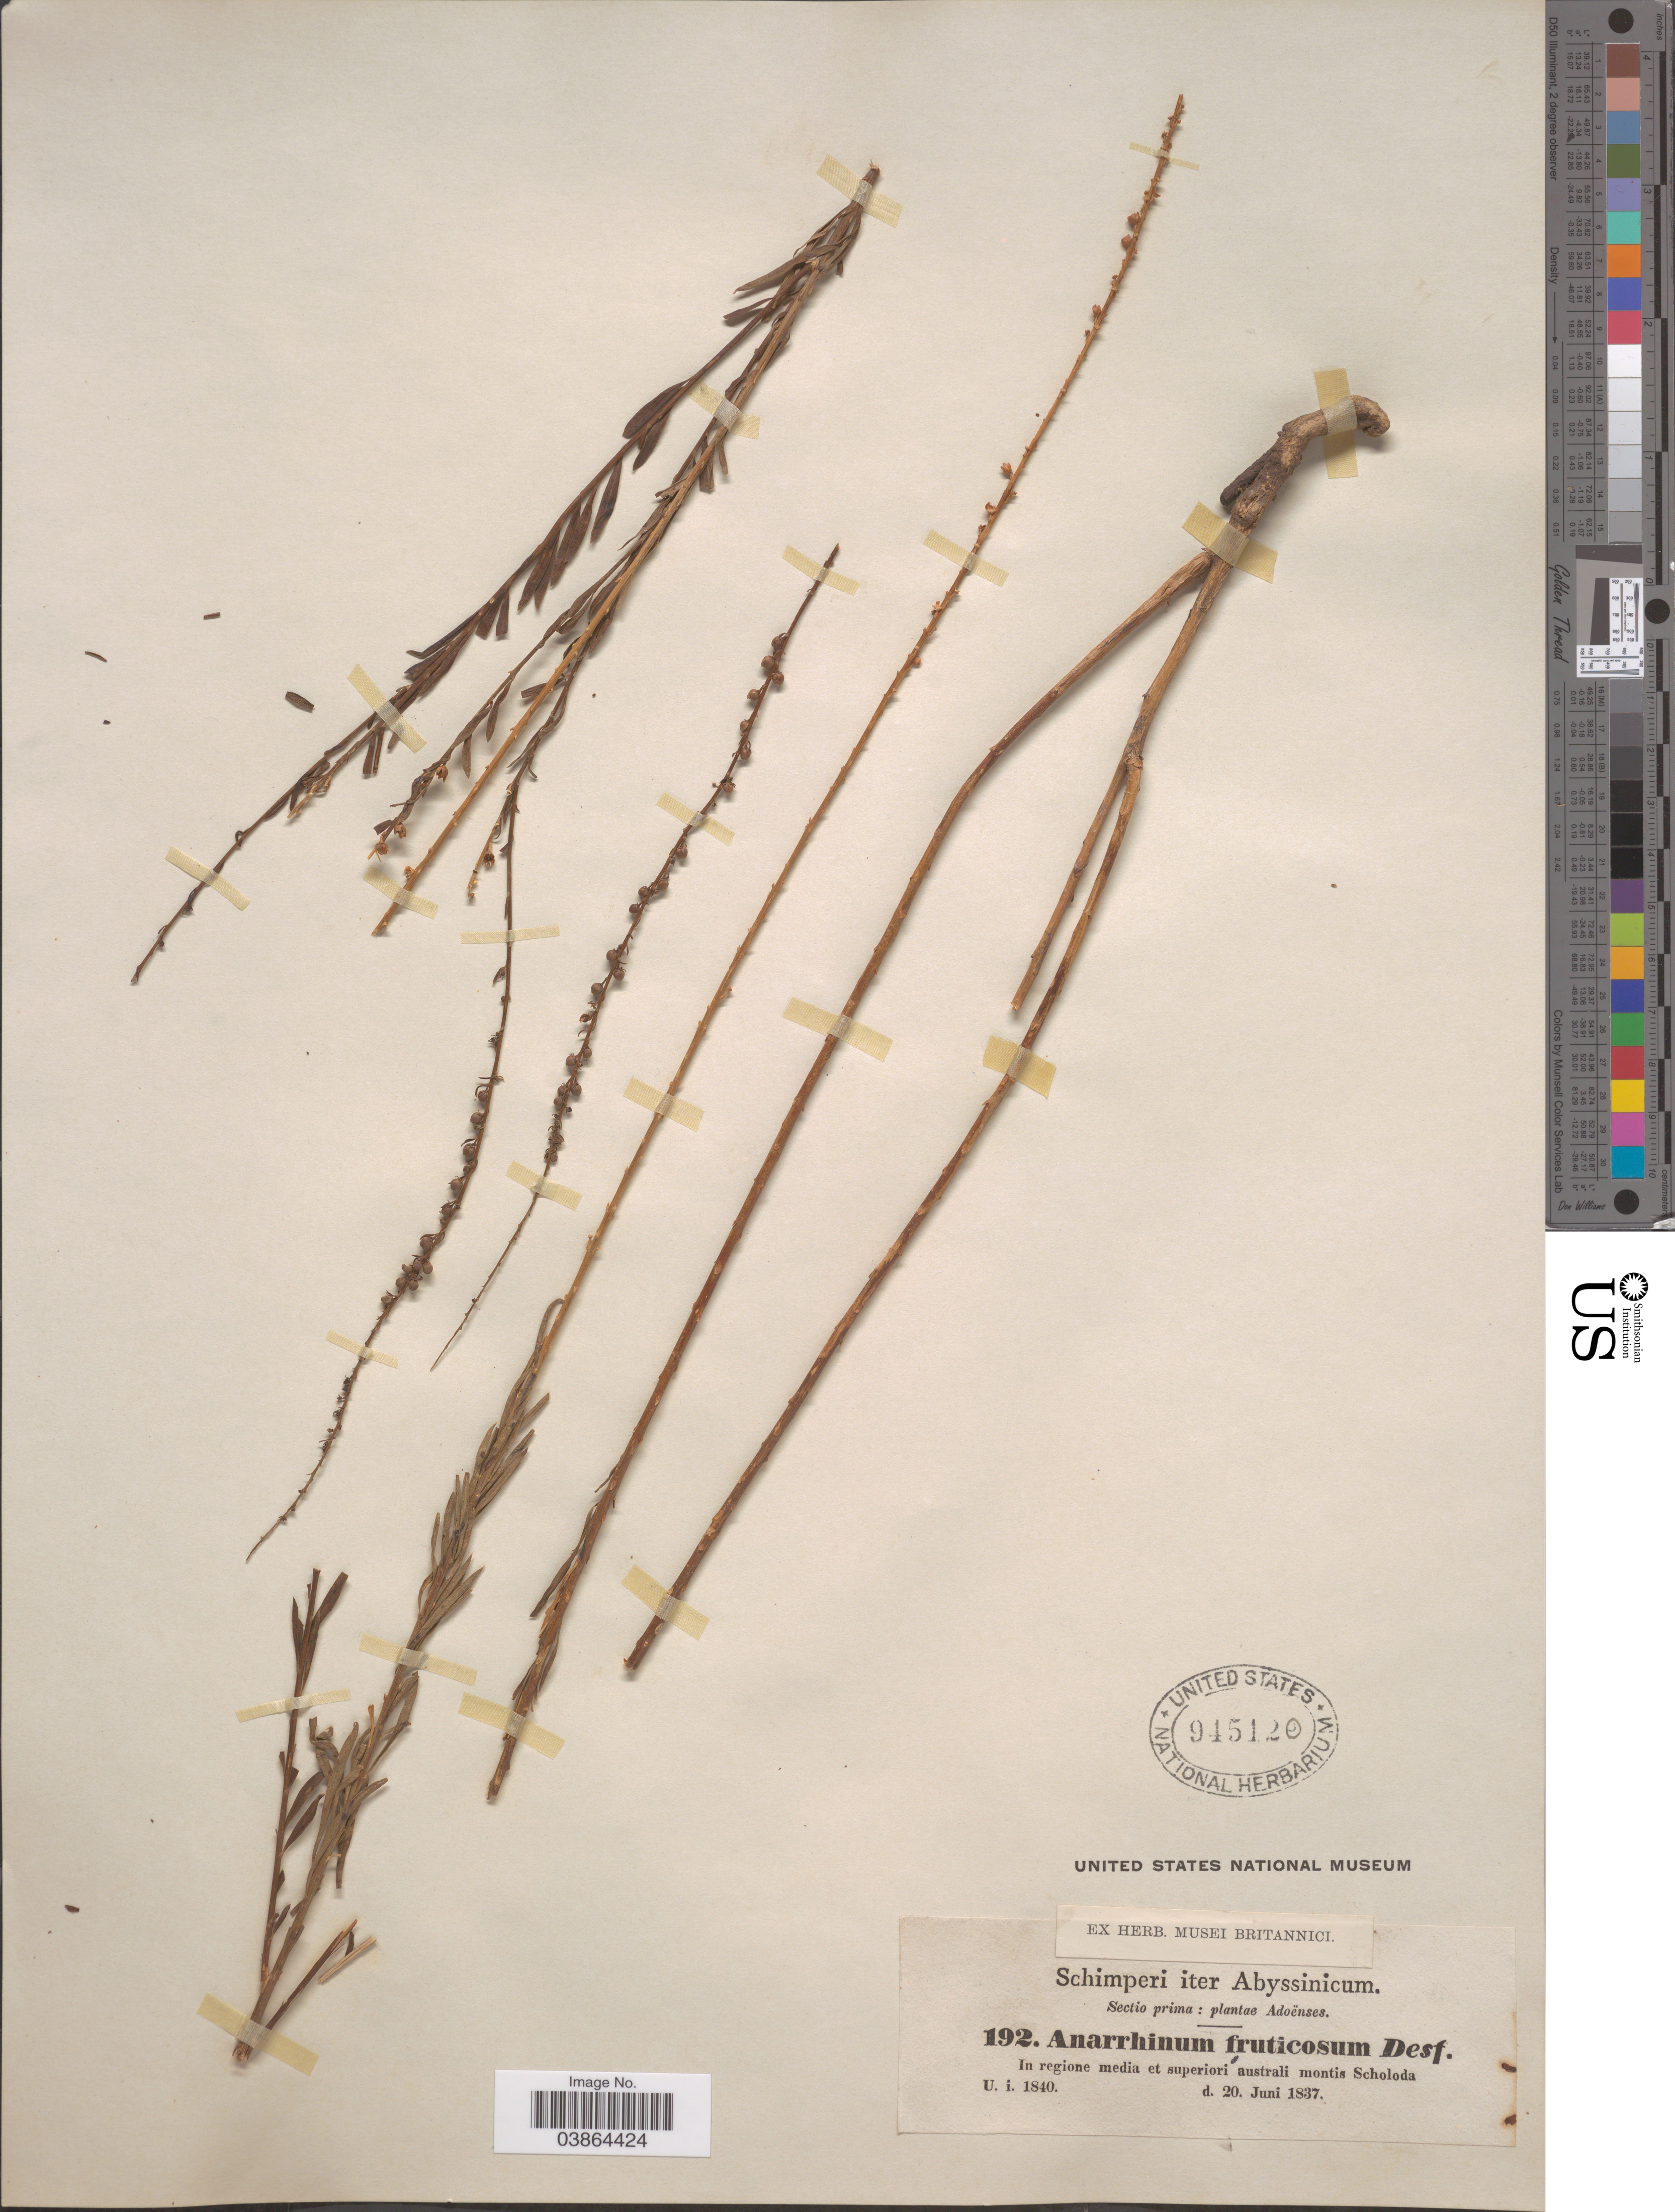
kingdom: Plantae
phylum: Tracheophyta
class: Magnoliopsida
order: Lamiales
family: Plantaginaceae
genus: Anarrhinum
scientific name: Anarrhinum fruticosum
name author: Desf.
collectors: -. Schimper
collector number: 192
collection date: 1837-06-20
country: Ethiopia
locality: Abyssinicum. Sectio prima: plantae Adoënses. In regione media et superoiri australi montis Scholoda.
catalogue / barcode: US 945120